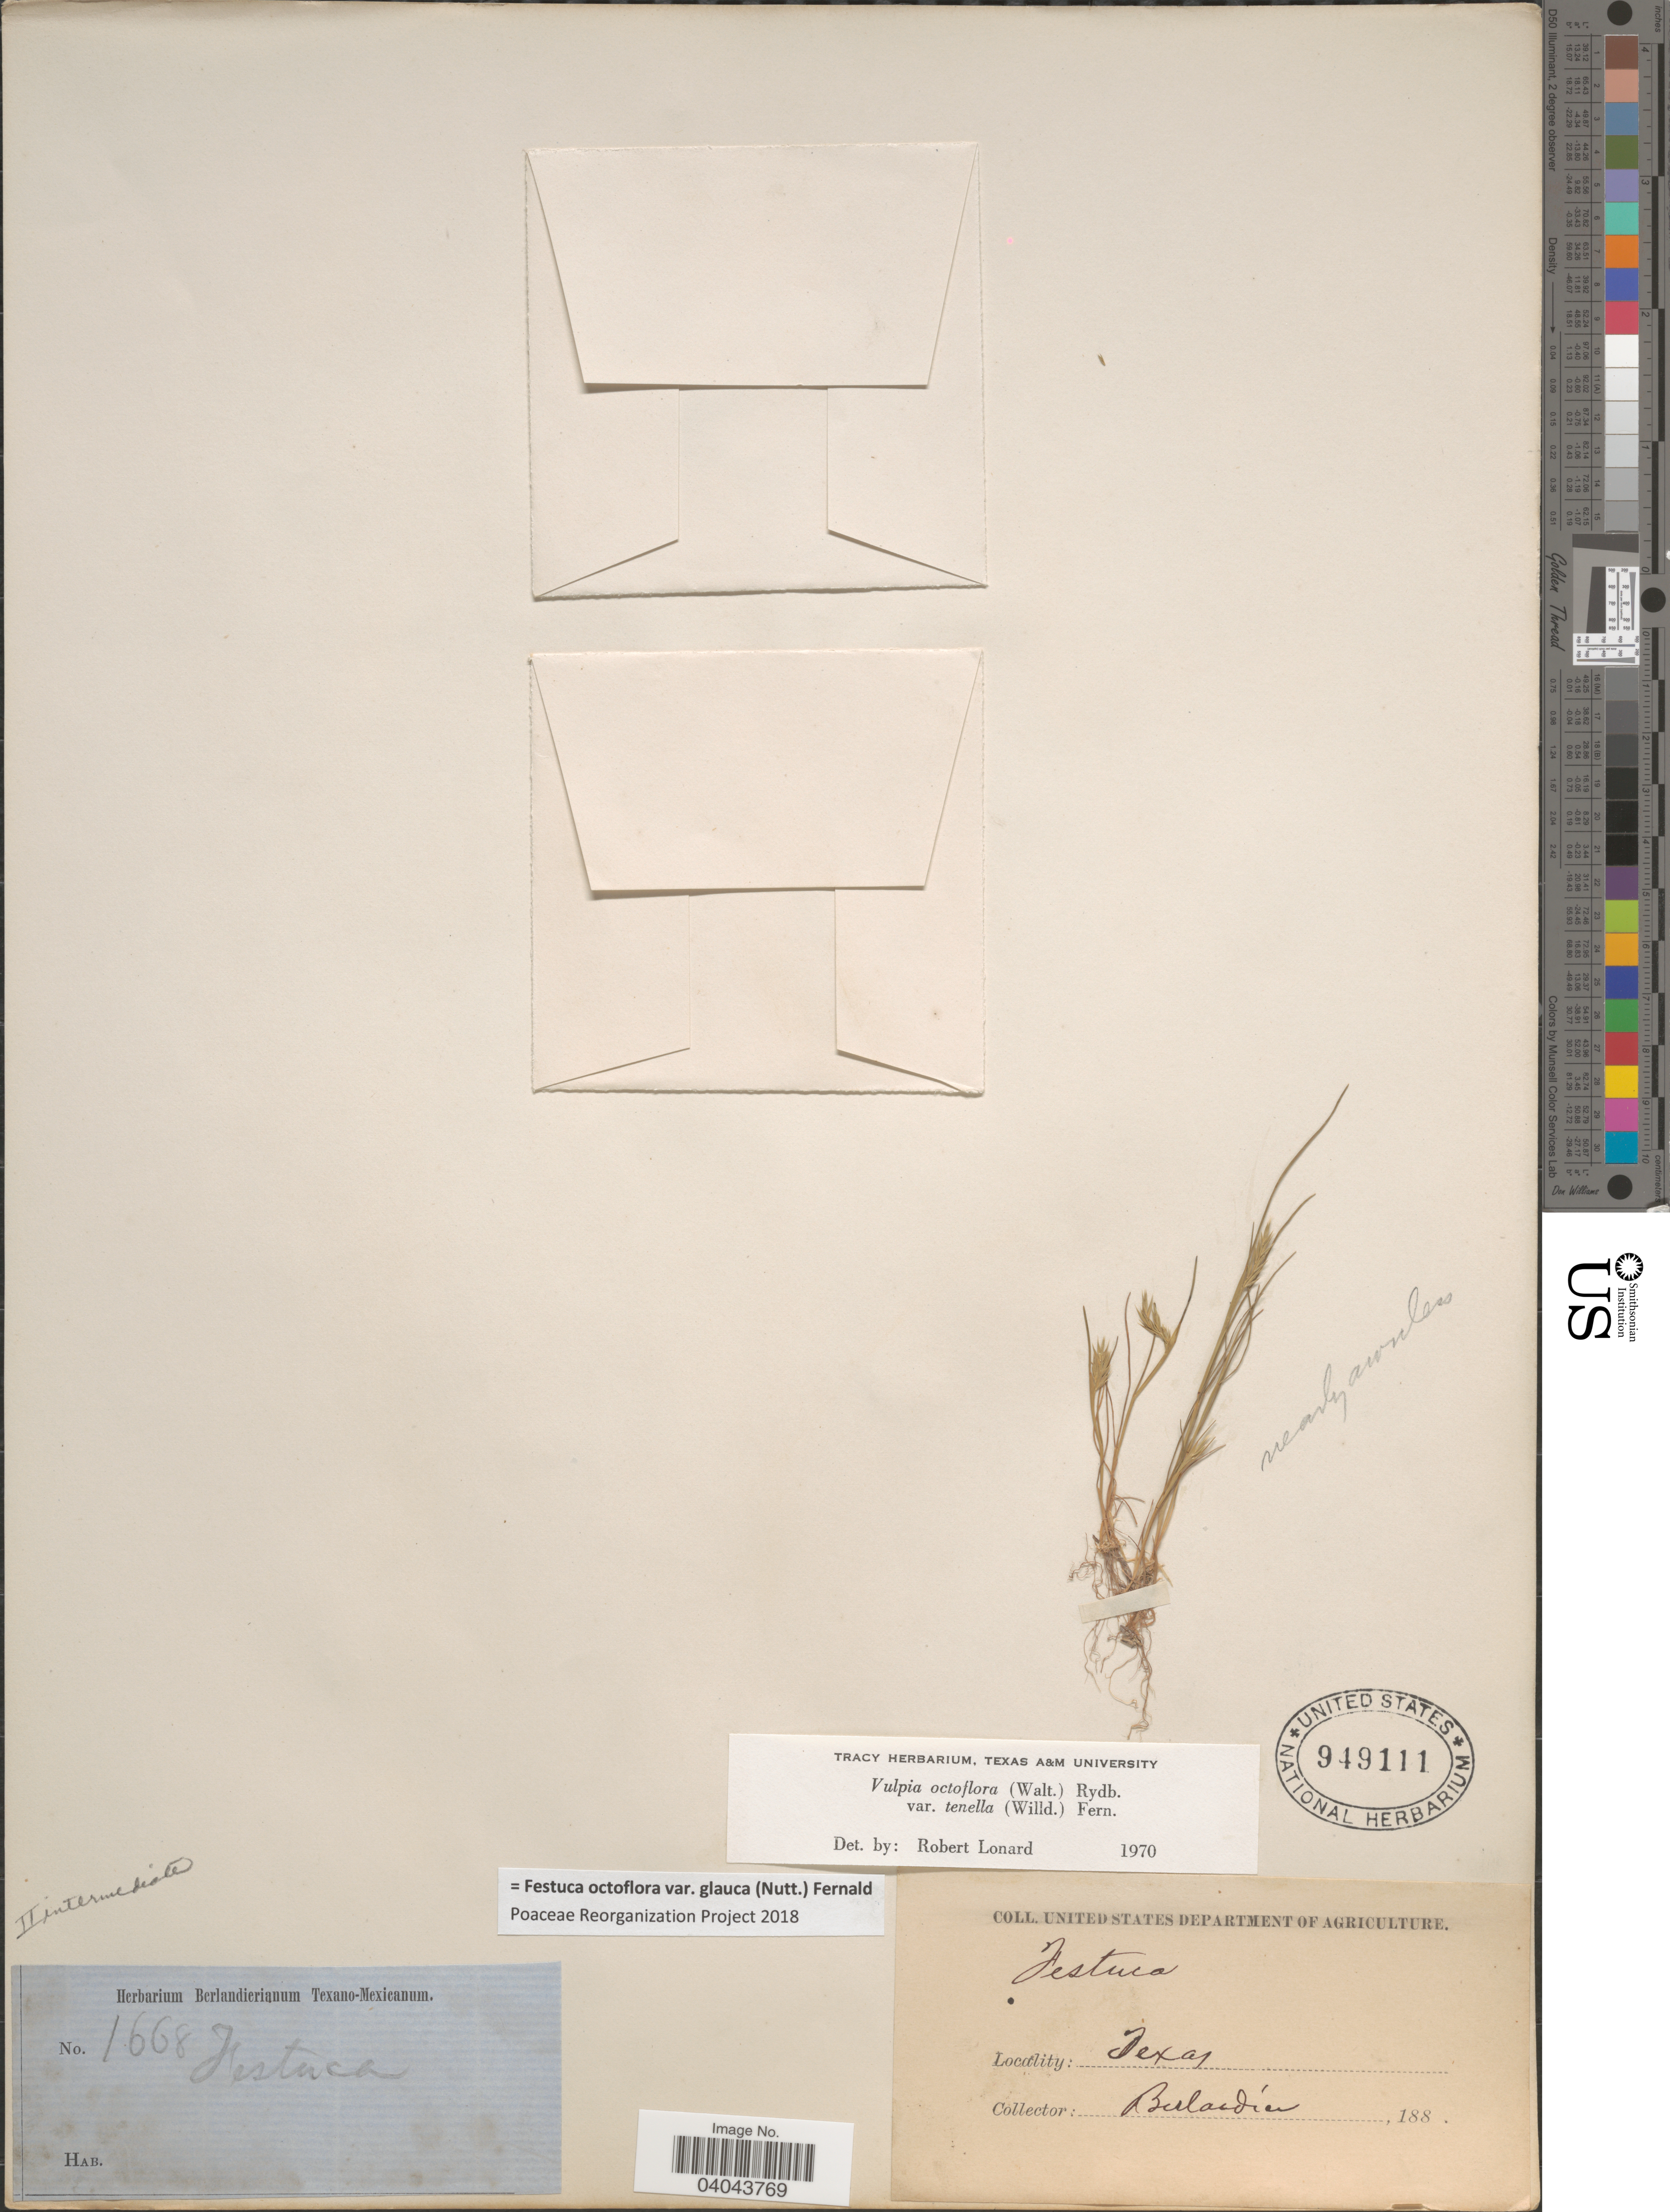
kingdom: Plantae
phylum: Tracheophyta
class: Liliopsida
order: Poales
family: Poaceae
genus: Festuca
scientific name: Festuca octoflora var. glauca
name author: (Nutt.) Fernald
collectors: -. Berlandier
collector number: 1668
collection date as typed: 188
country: United States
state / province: Texas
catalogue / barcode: US 949111